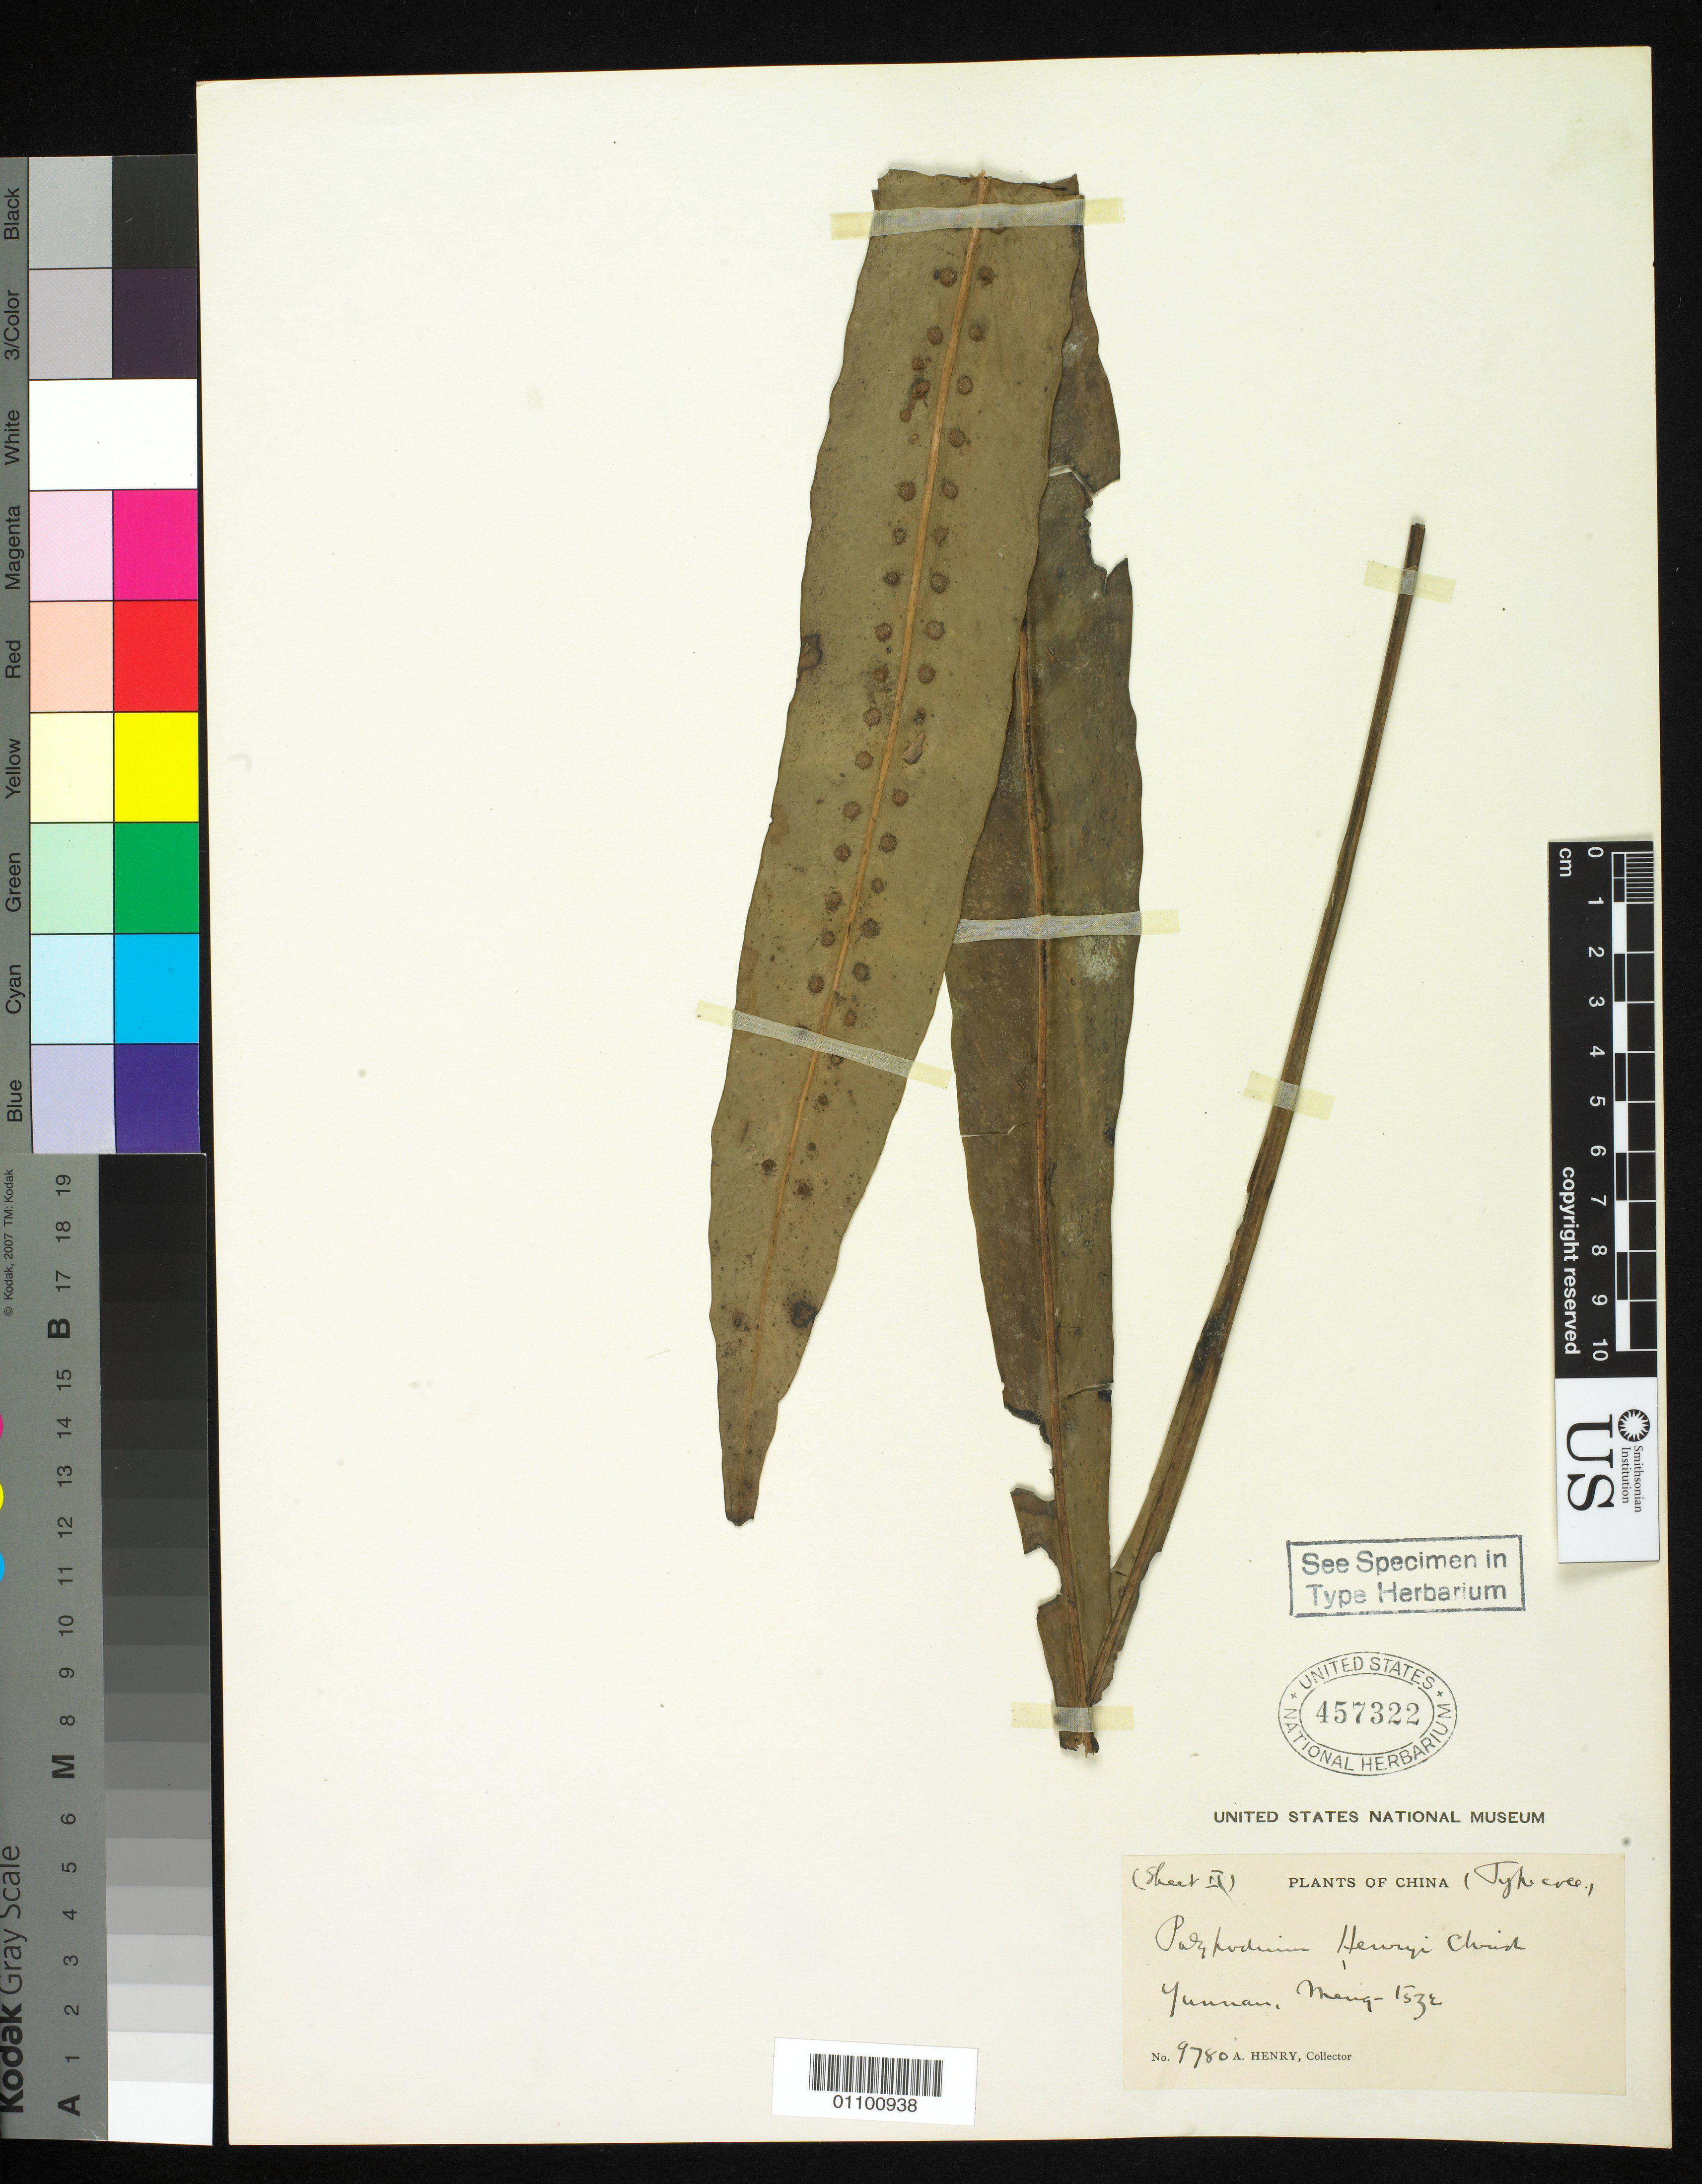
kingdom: Plantae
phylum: Tracheophyta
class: Polypodiopsida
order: Polypodiales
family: Polypodiaceae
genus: Polypodium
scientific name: Polypodium henryi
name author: Christ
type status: Type Collection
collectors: A. Henry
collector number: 9780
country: China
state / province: Yunnan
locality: Yunnan, Mengtze.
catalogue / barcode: US 457322